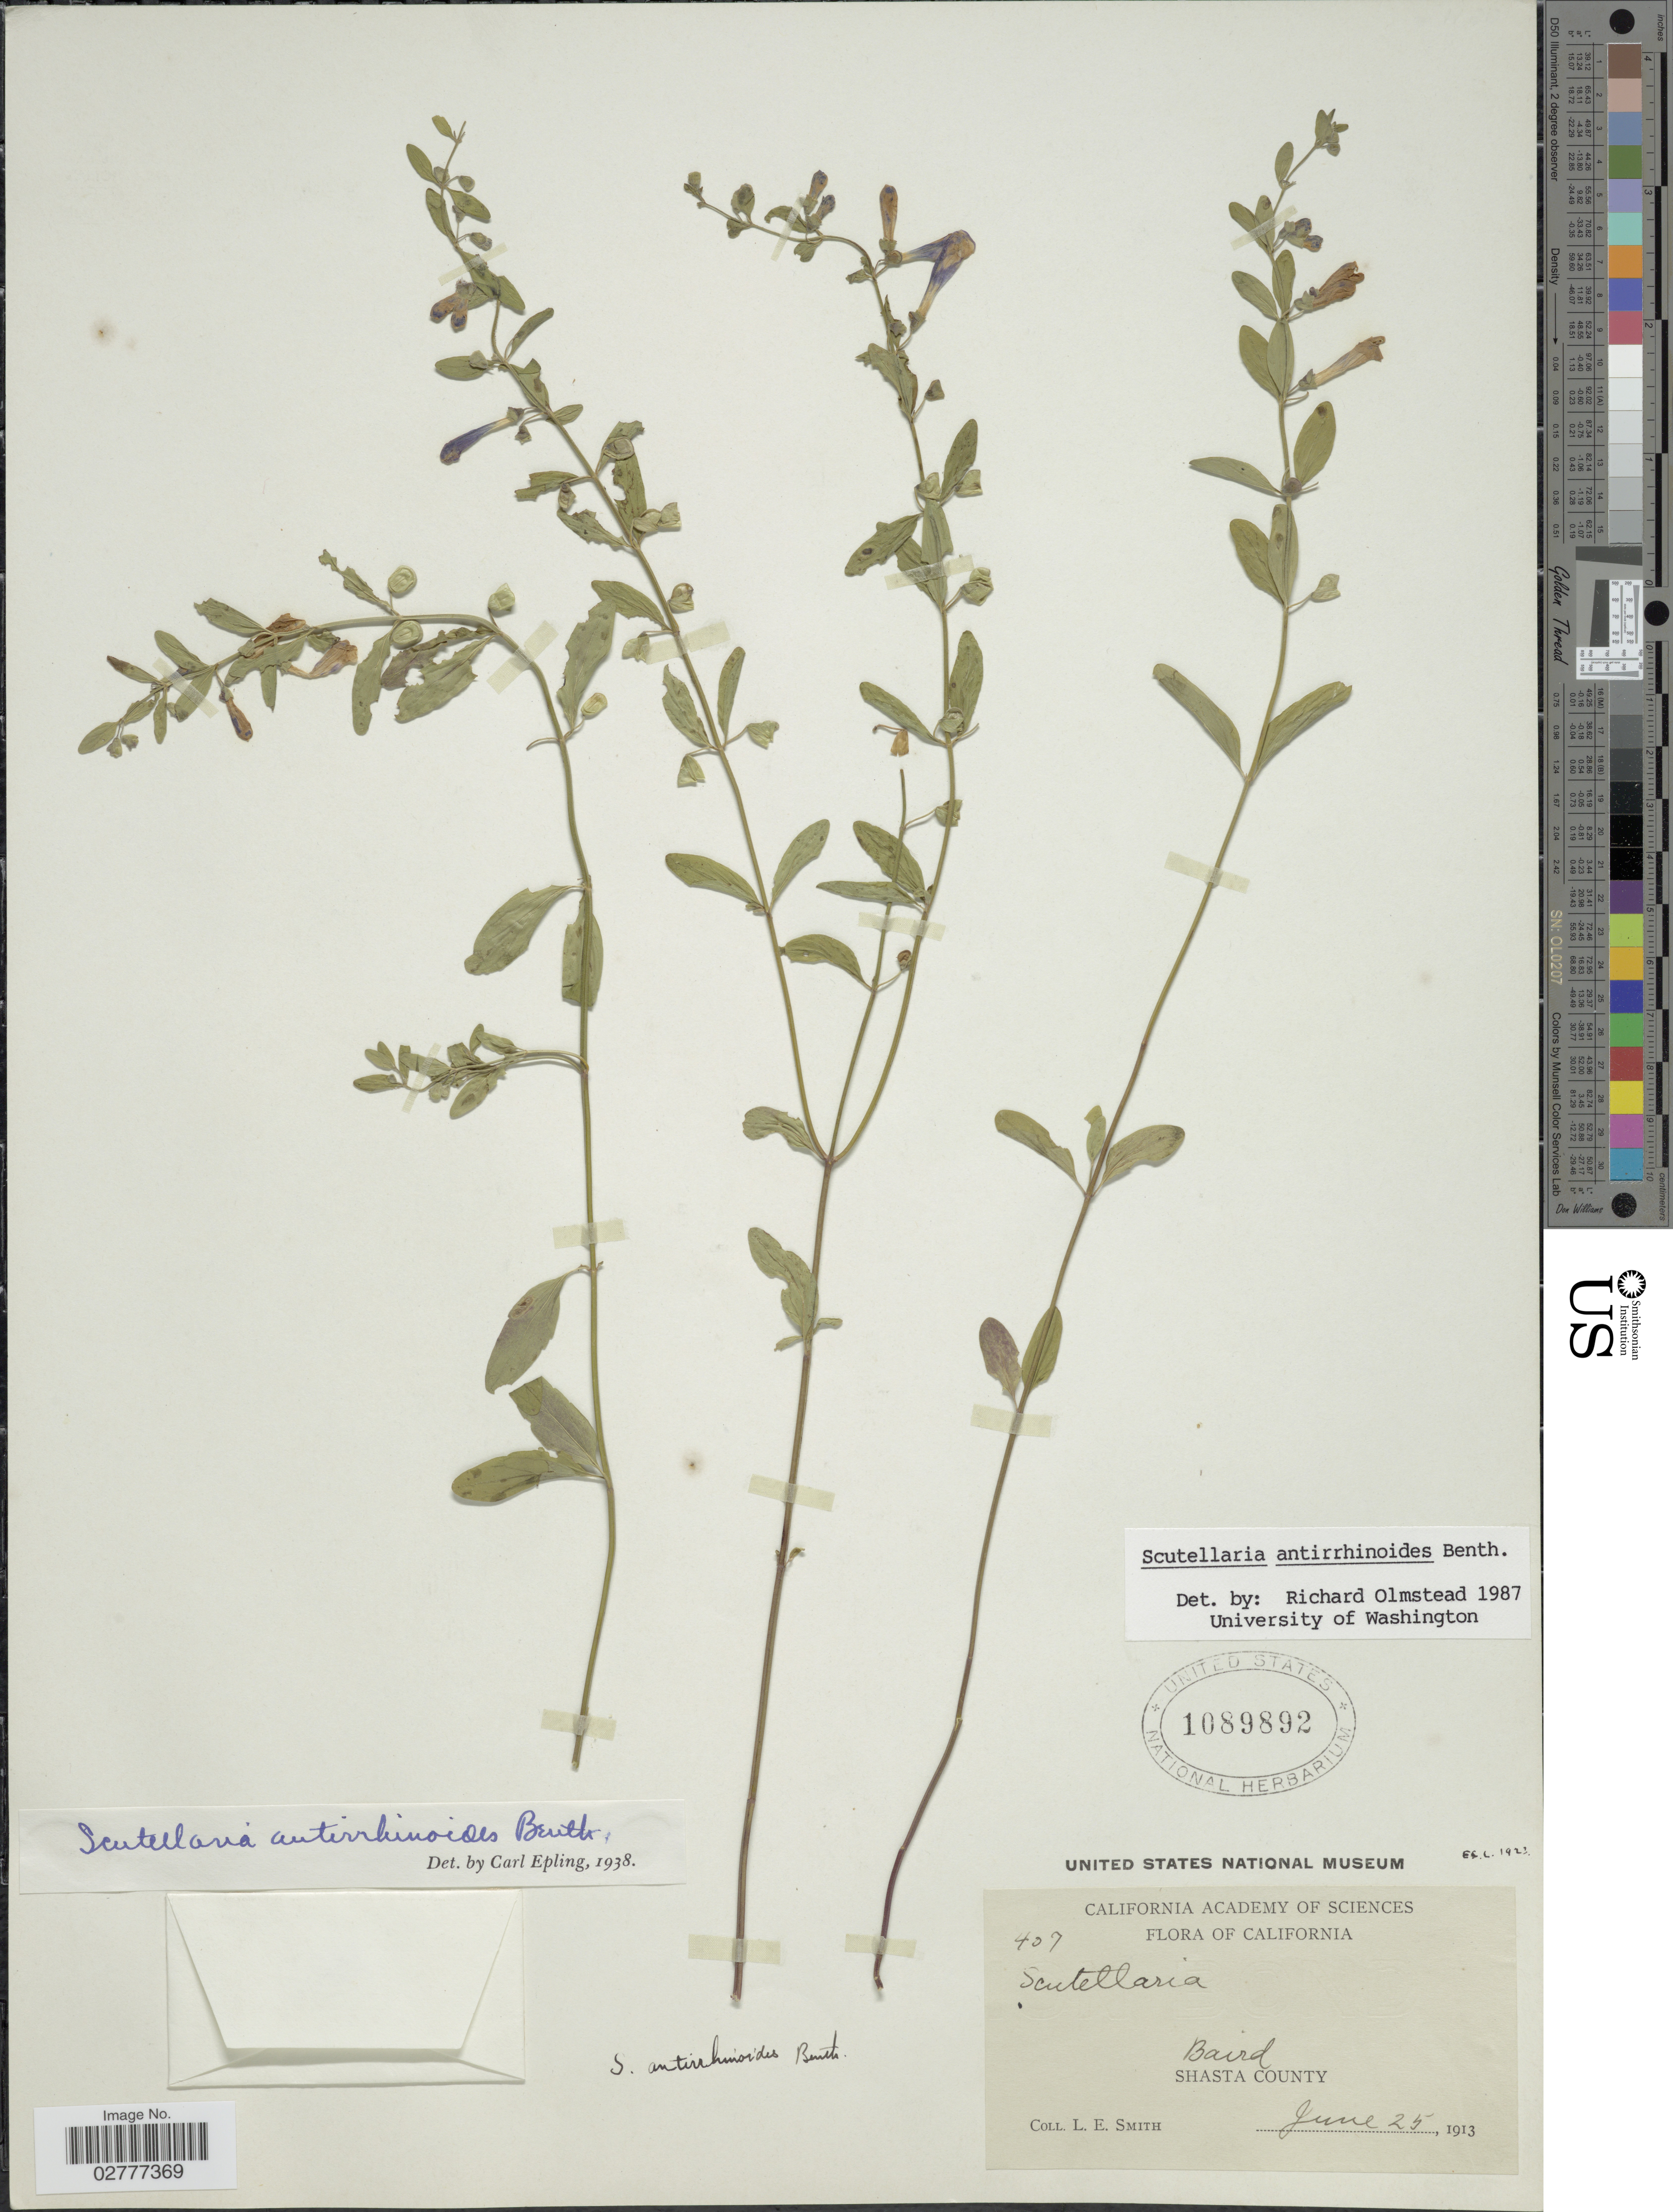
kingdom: Plantae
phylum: Tracheophyta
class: Magnoliopsida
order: Lamiales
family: Lamiaceae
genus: Scutellaria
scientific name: Scutellaria antirrhinoides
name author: Benth.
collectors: L. E. Smith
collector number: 407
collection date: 1913-06-25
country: United States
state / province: California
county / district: Shasta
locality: Baird, Shasta County.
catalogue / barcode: US 1089892